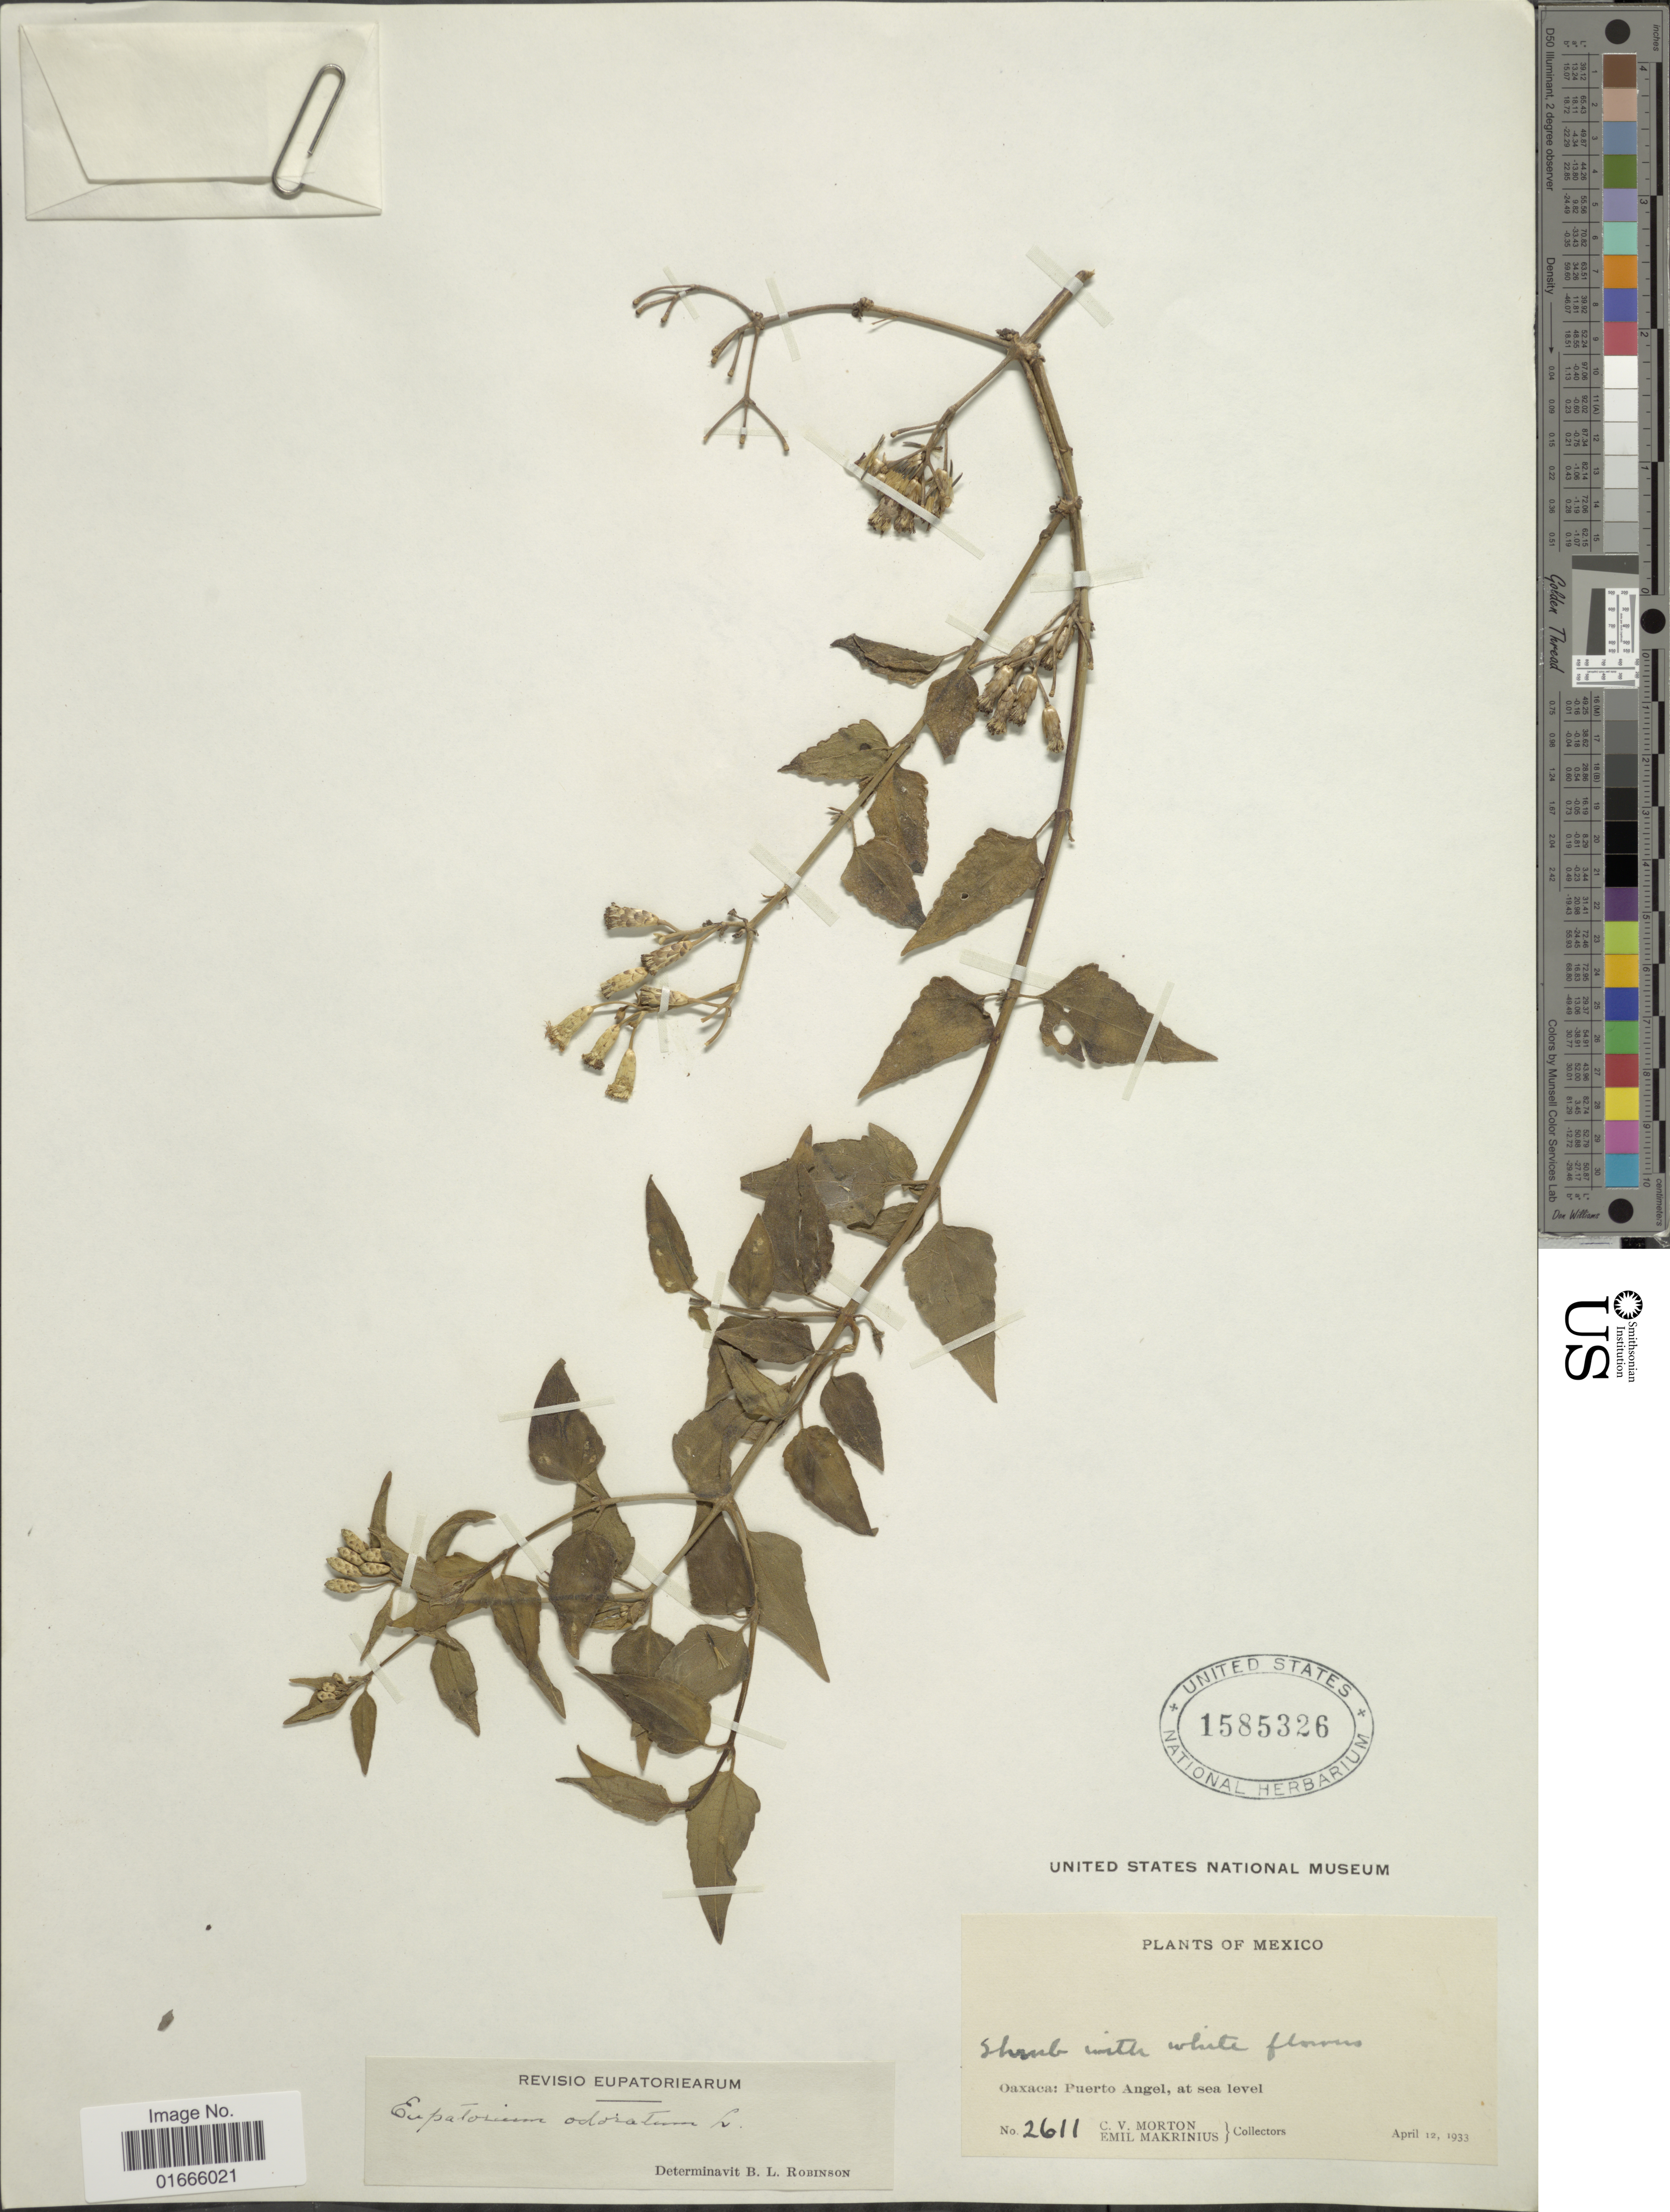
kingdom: Plantae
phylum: Tracheophyta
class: Magnoliopsida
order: Asterales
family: Asteraceae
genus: Chromolaena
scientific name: Chromolaena odorata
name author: (L.) R.M. King & H. Rob.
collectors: C. V. Morton & E. Makrinius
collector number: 2611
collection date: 1933-04-12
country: Mexico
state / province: Oaxaca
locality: Oaxaca: Puerto Angel, at Sea level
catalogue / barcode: US 1585326